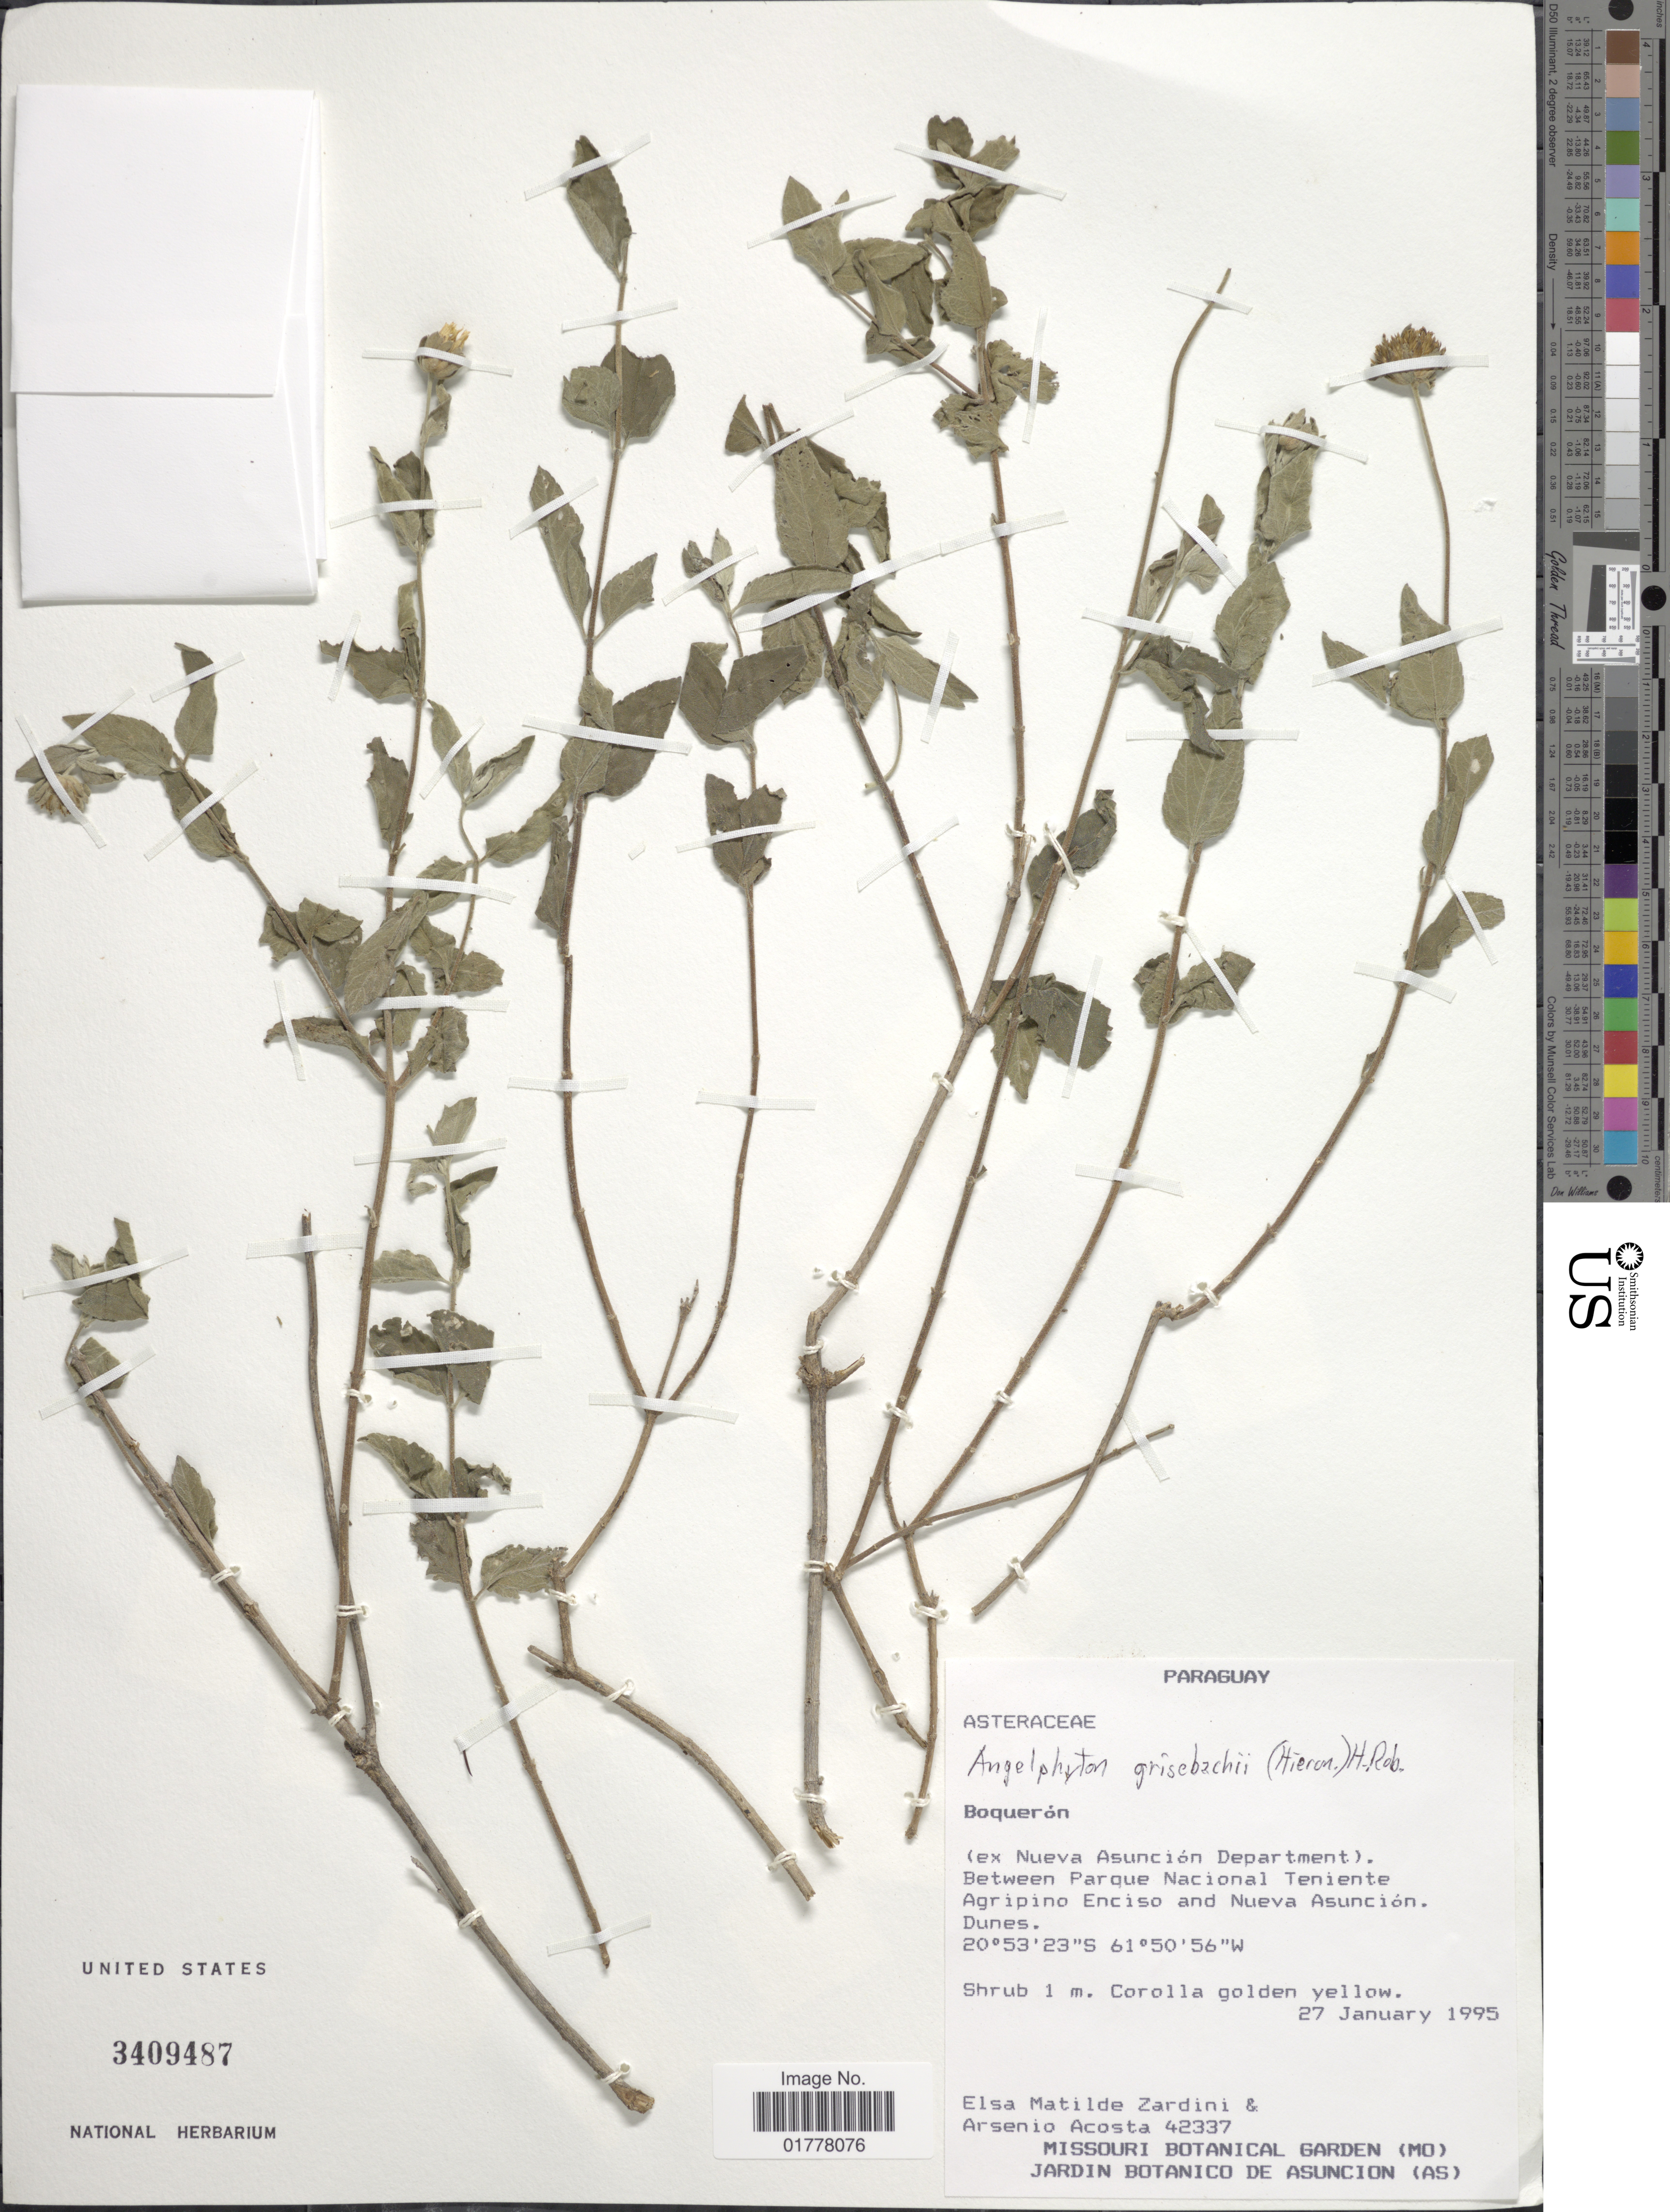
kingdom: Plantae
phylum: Tracheophyta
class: Magnoliopsida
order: Asterales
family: Asteraceae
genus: Angelphytum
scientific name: Angelphytum grisebachii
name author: Baker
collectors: E. M. Zardini & A. Acosta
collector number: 42337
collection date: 1995-01-27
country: Paraguay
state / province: Boqueron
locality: Boquerón. (ex Nueva Asunción Department). Between Parque Nacional Teniente Agripino Enciso and Nueva Asunción. Dunes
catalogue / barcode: US 3409487